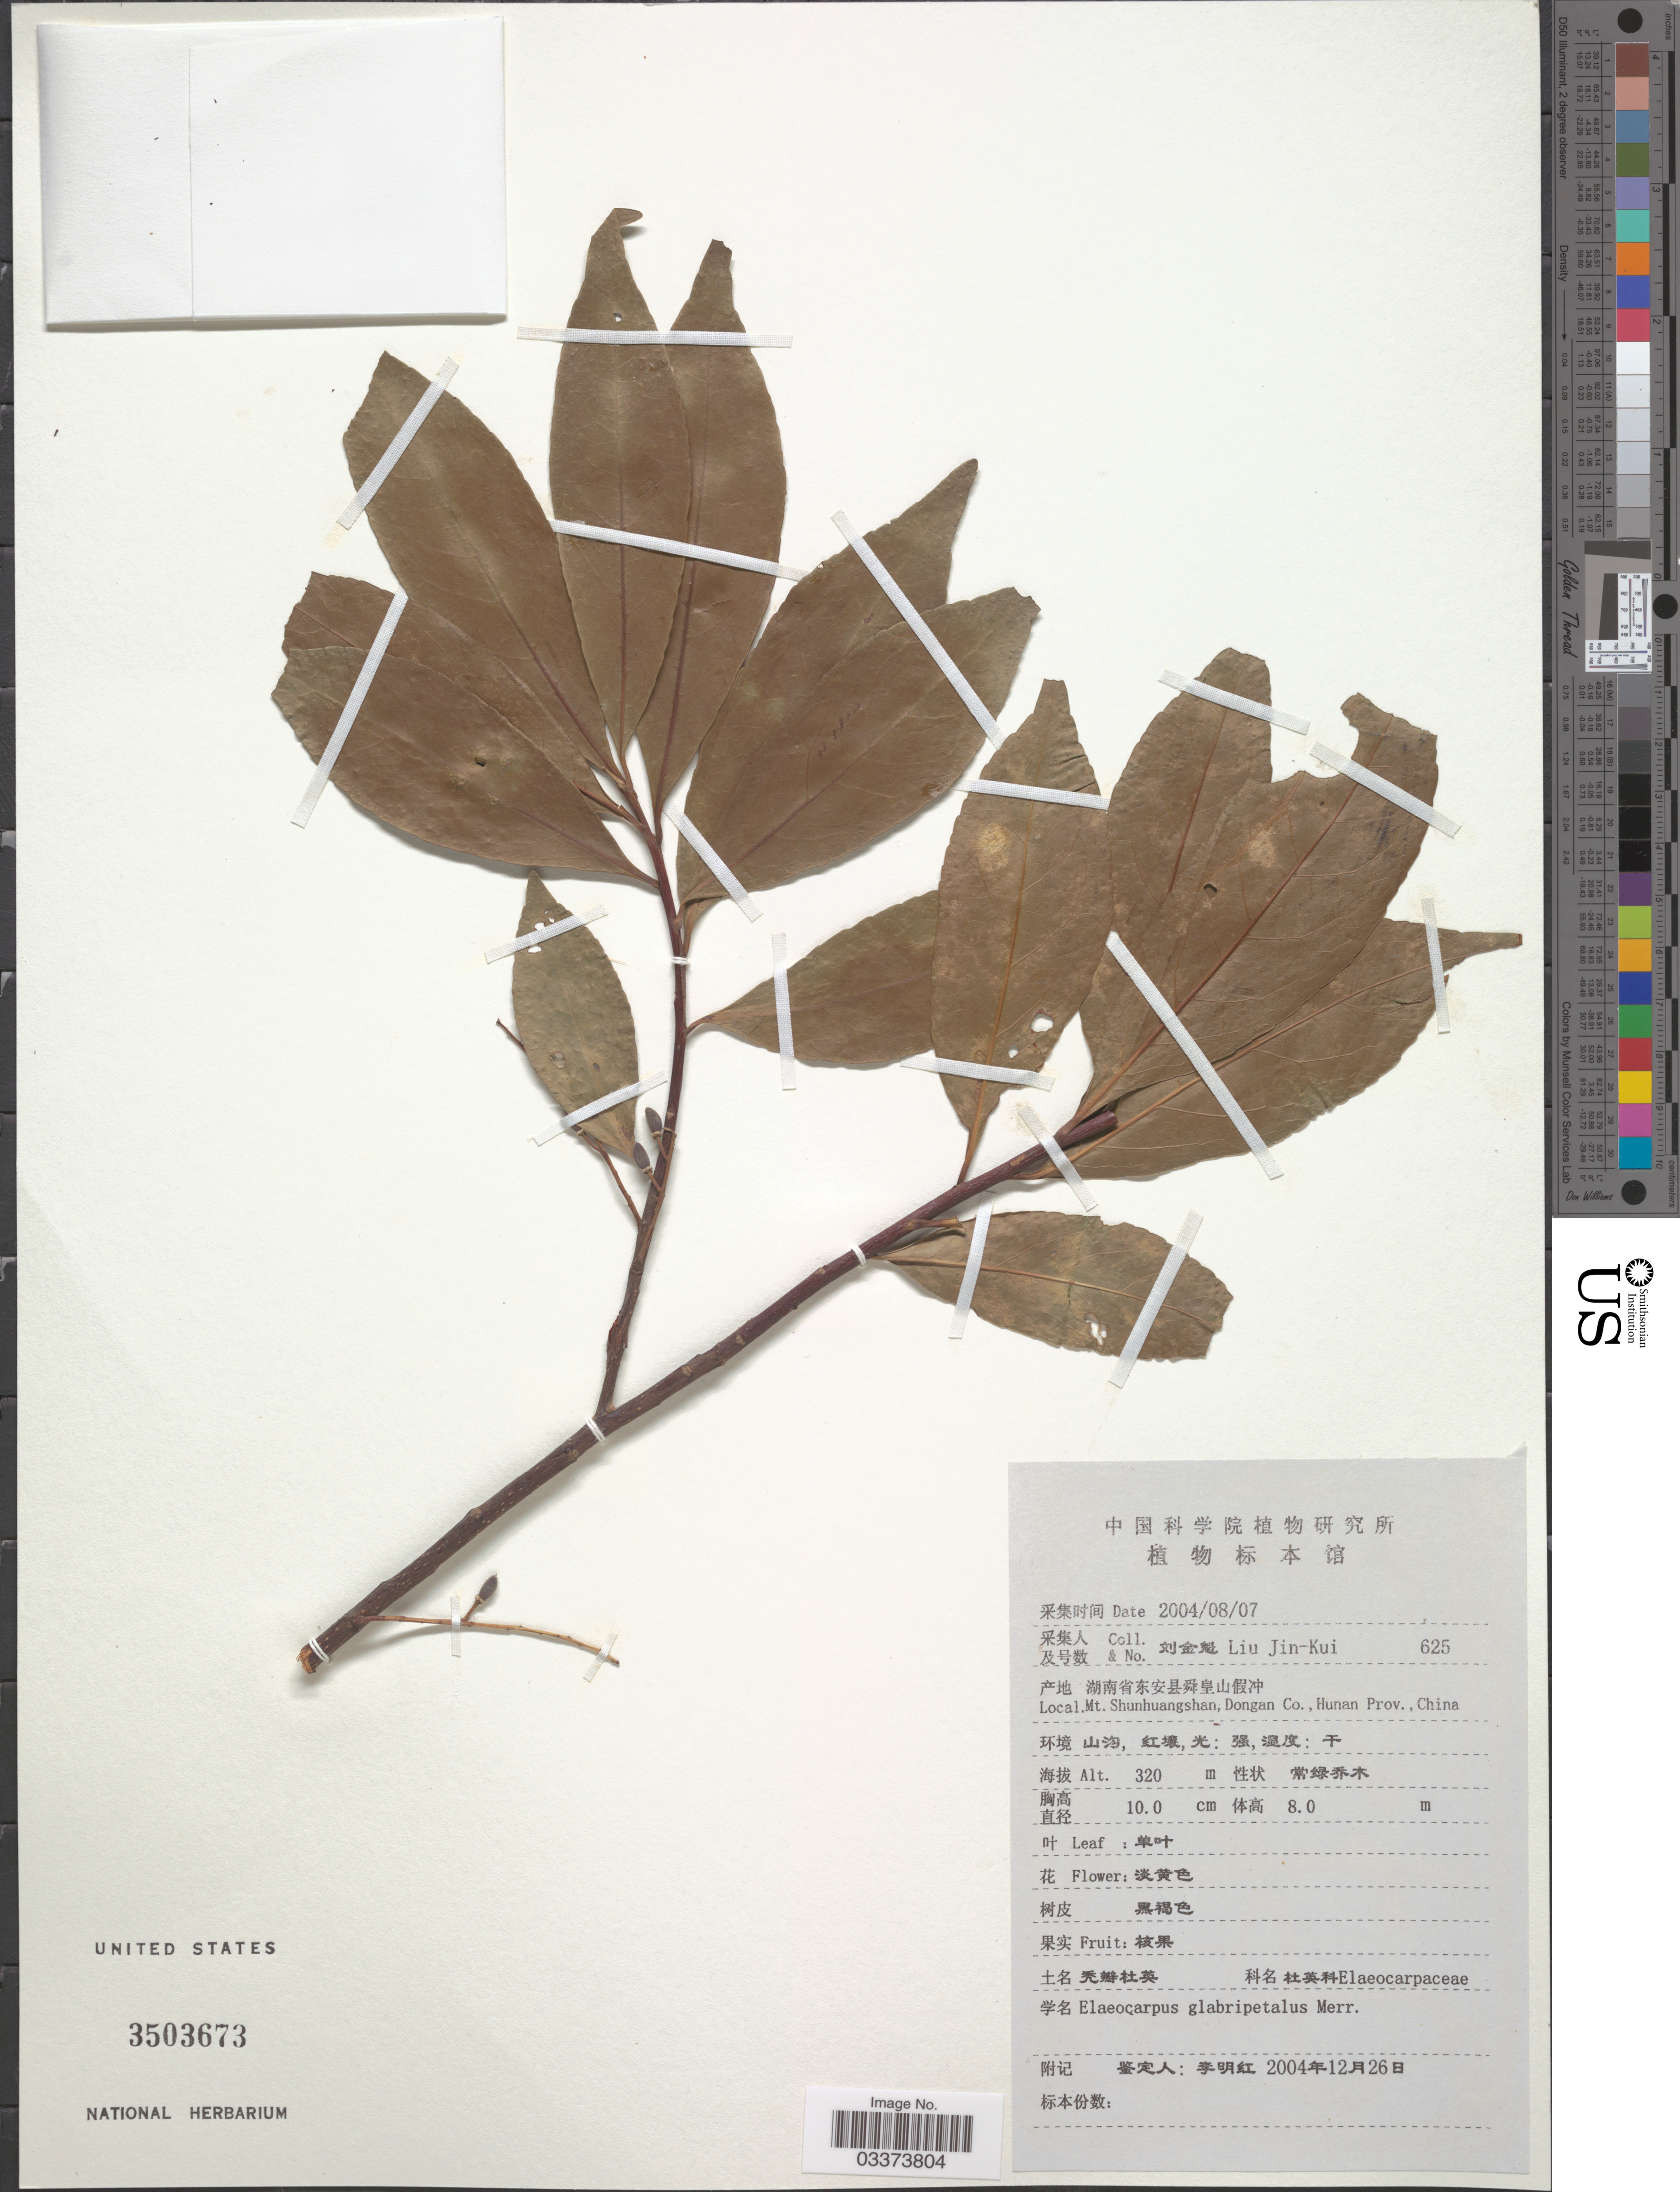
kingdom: Plantae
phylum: Tracheophyta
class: Magnoliopsida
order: Oxalidales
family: Elaeocarpaceae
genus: Elaeocarpus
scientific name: Elaeocarpus glabripetalus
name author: Merr.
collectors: Liu Jin-Kui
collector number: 625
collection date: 2004-08-07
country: China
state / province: Hunan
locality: Mt. Shunhuangshan, Dongan Co.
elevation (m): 320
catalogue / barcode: US 3503673